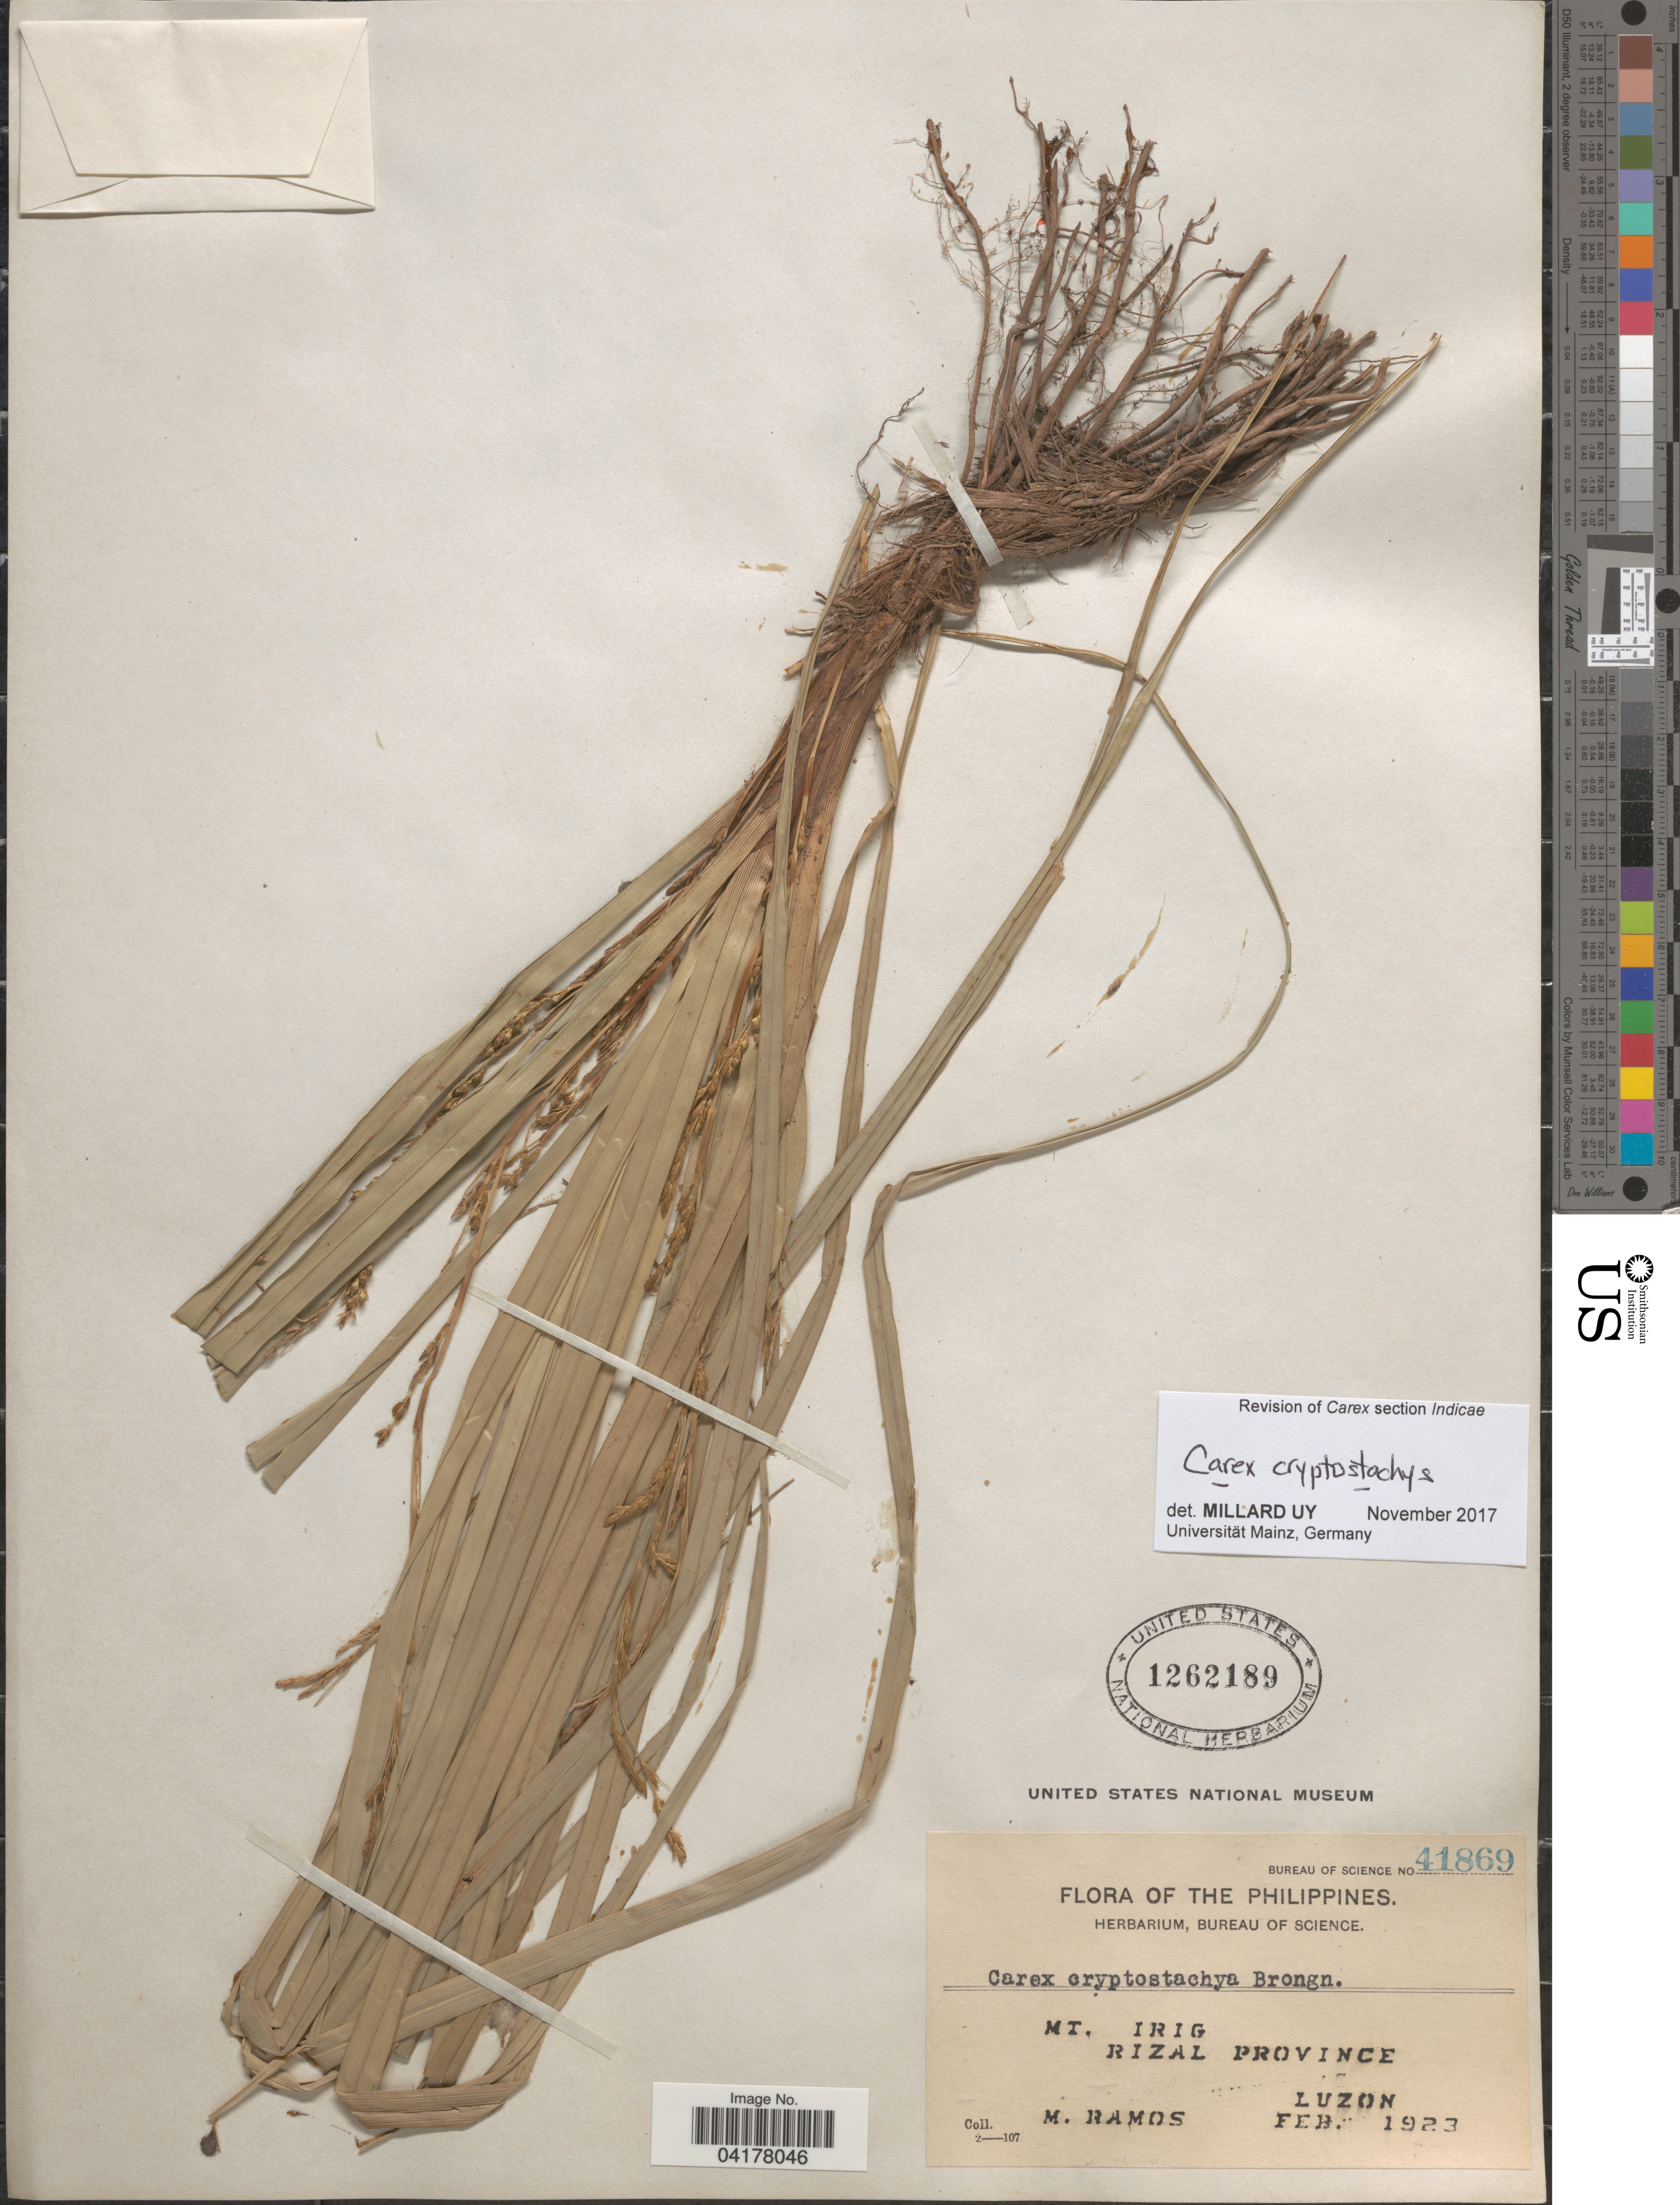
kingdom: Plantae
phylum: Tracheophyta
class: Liliopsida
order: Poales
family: Cyperaceae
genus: Carex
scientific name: Carex cryptostachys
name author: Brongn.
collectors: M. Ramos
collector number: Bureau of Science 41869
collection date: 1923-02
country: Philippines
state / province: Calabarzon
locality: Mt. Irig. Rizal Province. Luzon.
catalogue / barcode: US 1262189